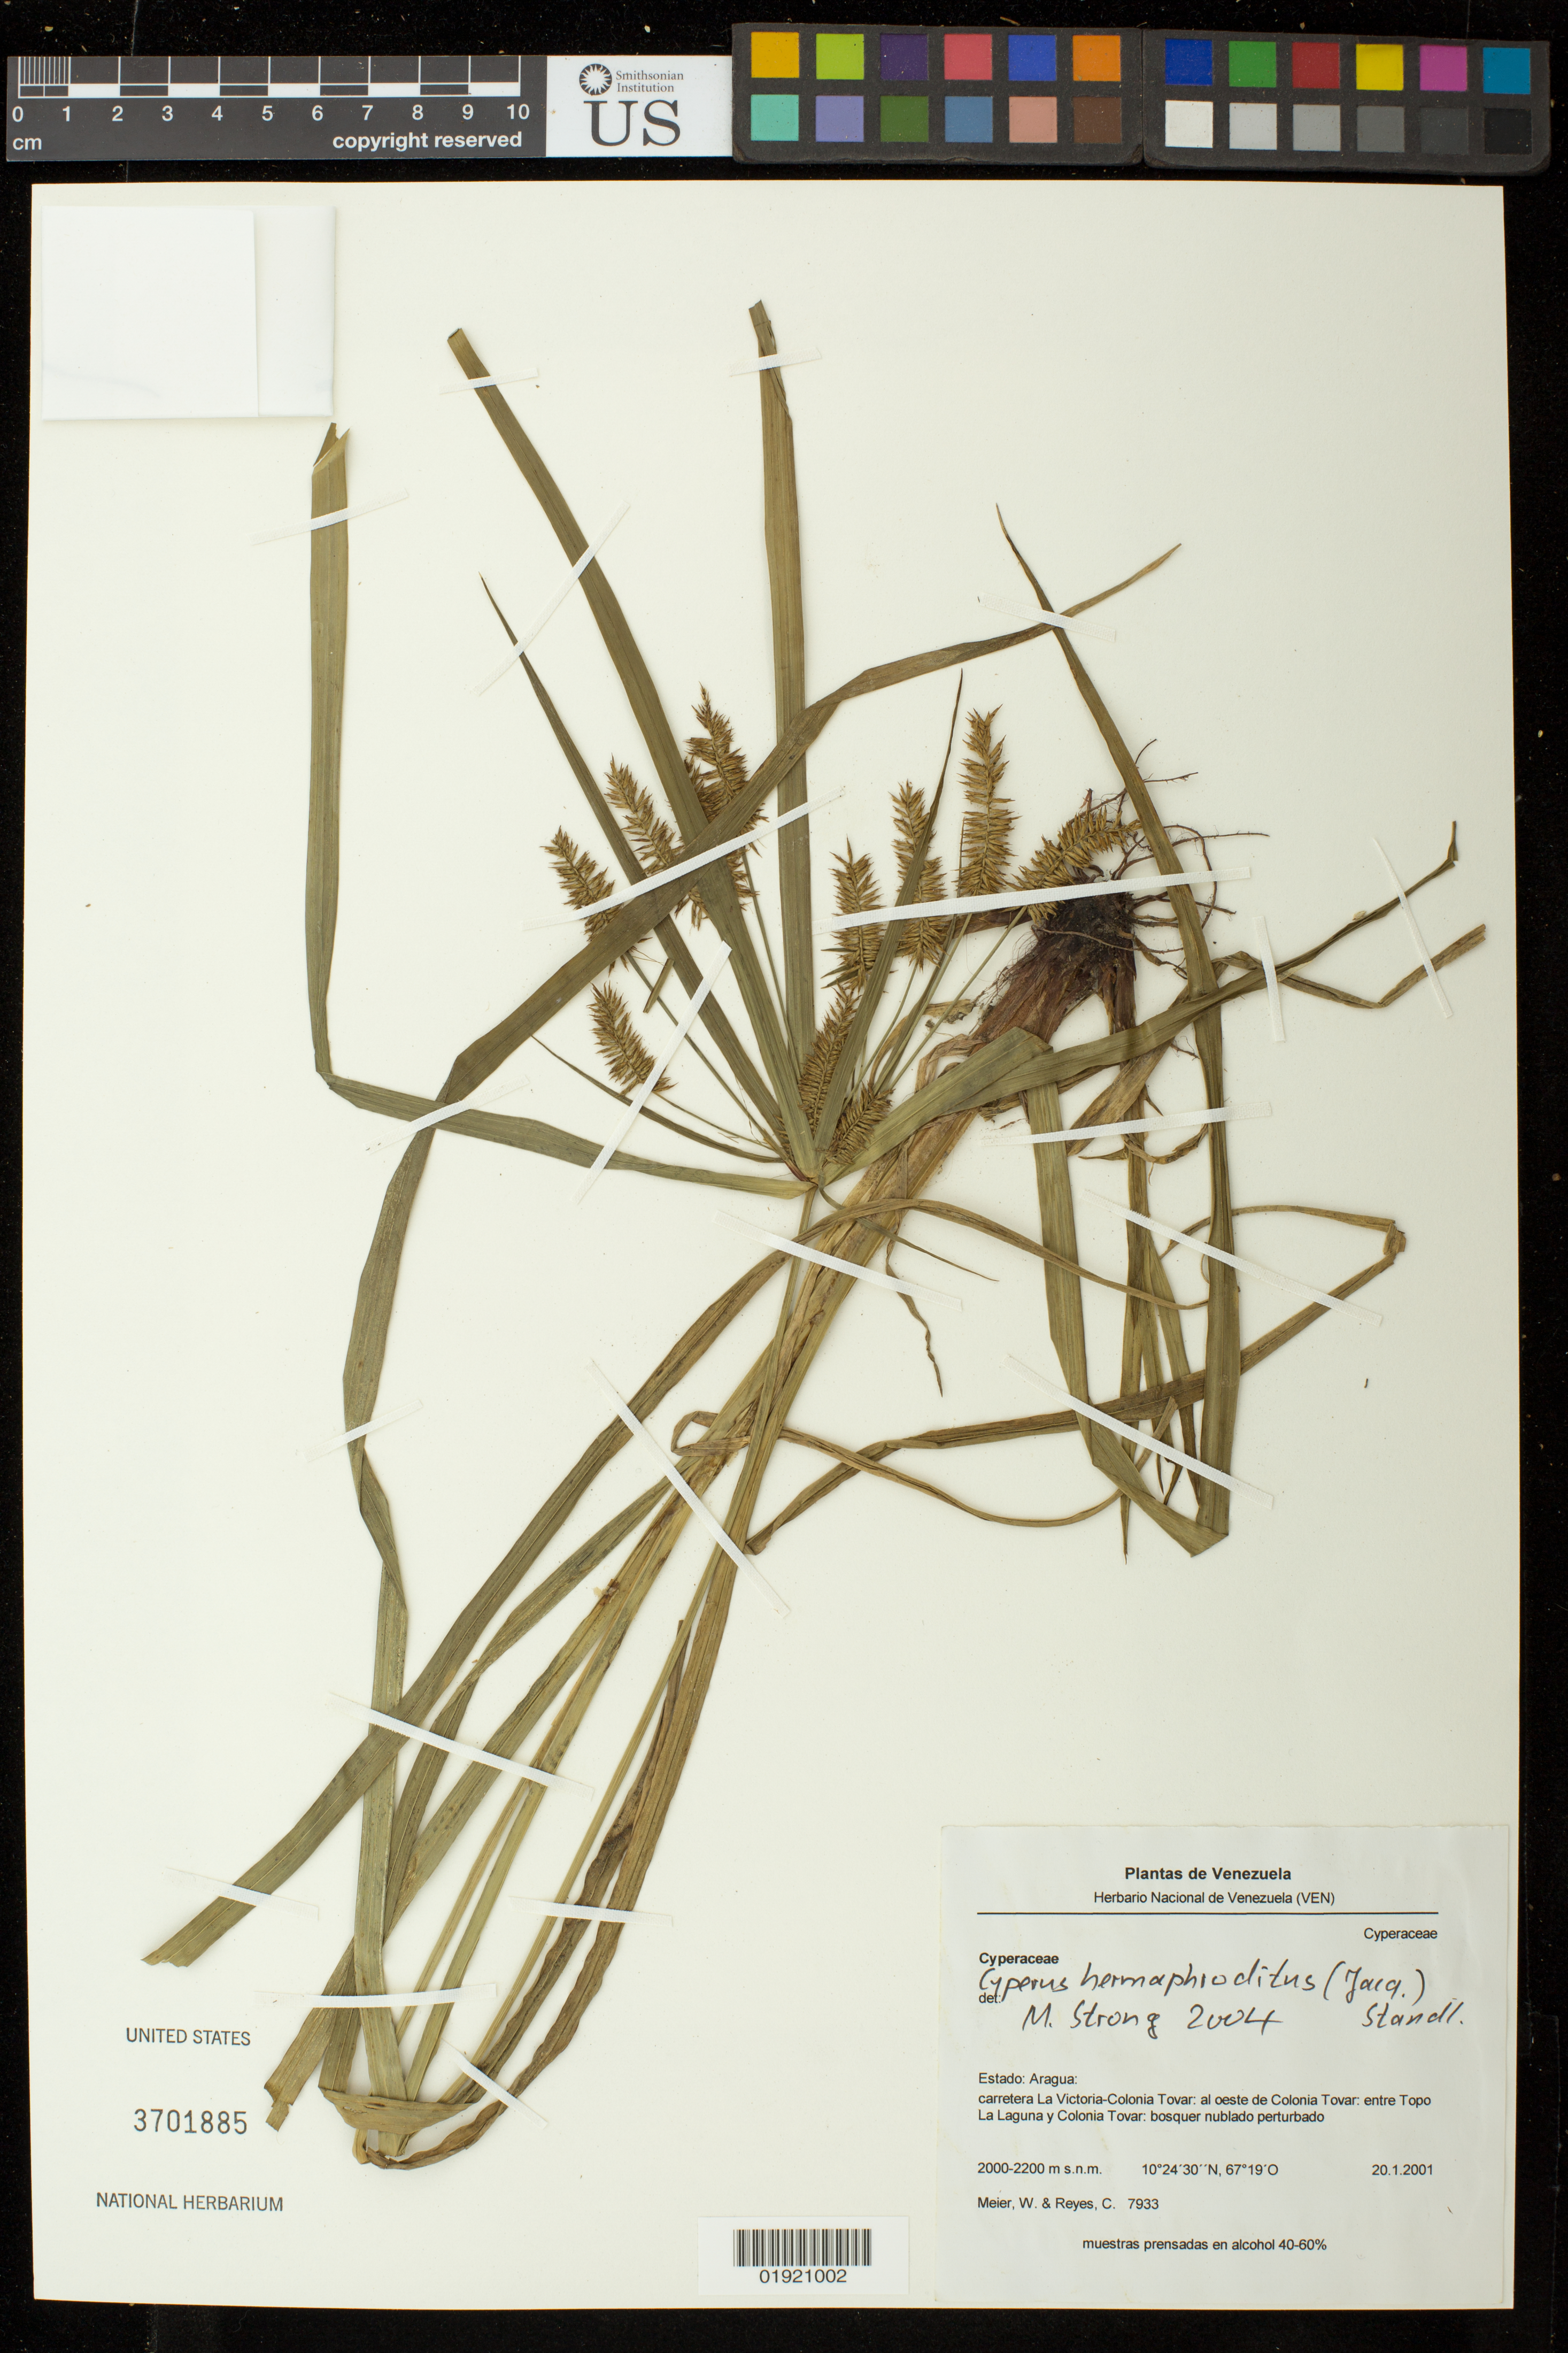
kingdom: Plantae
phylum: Tracheophyta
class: Liliopsida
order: Poales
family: Cyperaceae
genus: Cyperus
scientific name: Cyperus hermaphroditus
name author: (Jacq.) Standl.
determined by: Strong, Mark T., (BOT), Smithsonian Institution - National Museum of Natural History (UNITED STATES)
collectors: W. Meier & C. Reyes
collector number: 7933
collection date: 2001-01-20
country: Venezuela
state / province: Aragua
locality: Estado: Aragua: carretera La Victoria-Colonia Tovar: al oeste de Colonia Tovar: entre Topo La Laguna y Colonia Tovar.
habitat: Bosquer nublado perturbado.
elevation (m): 2000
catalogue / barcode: US 3701885